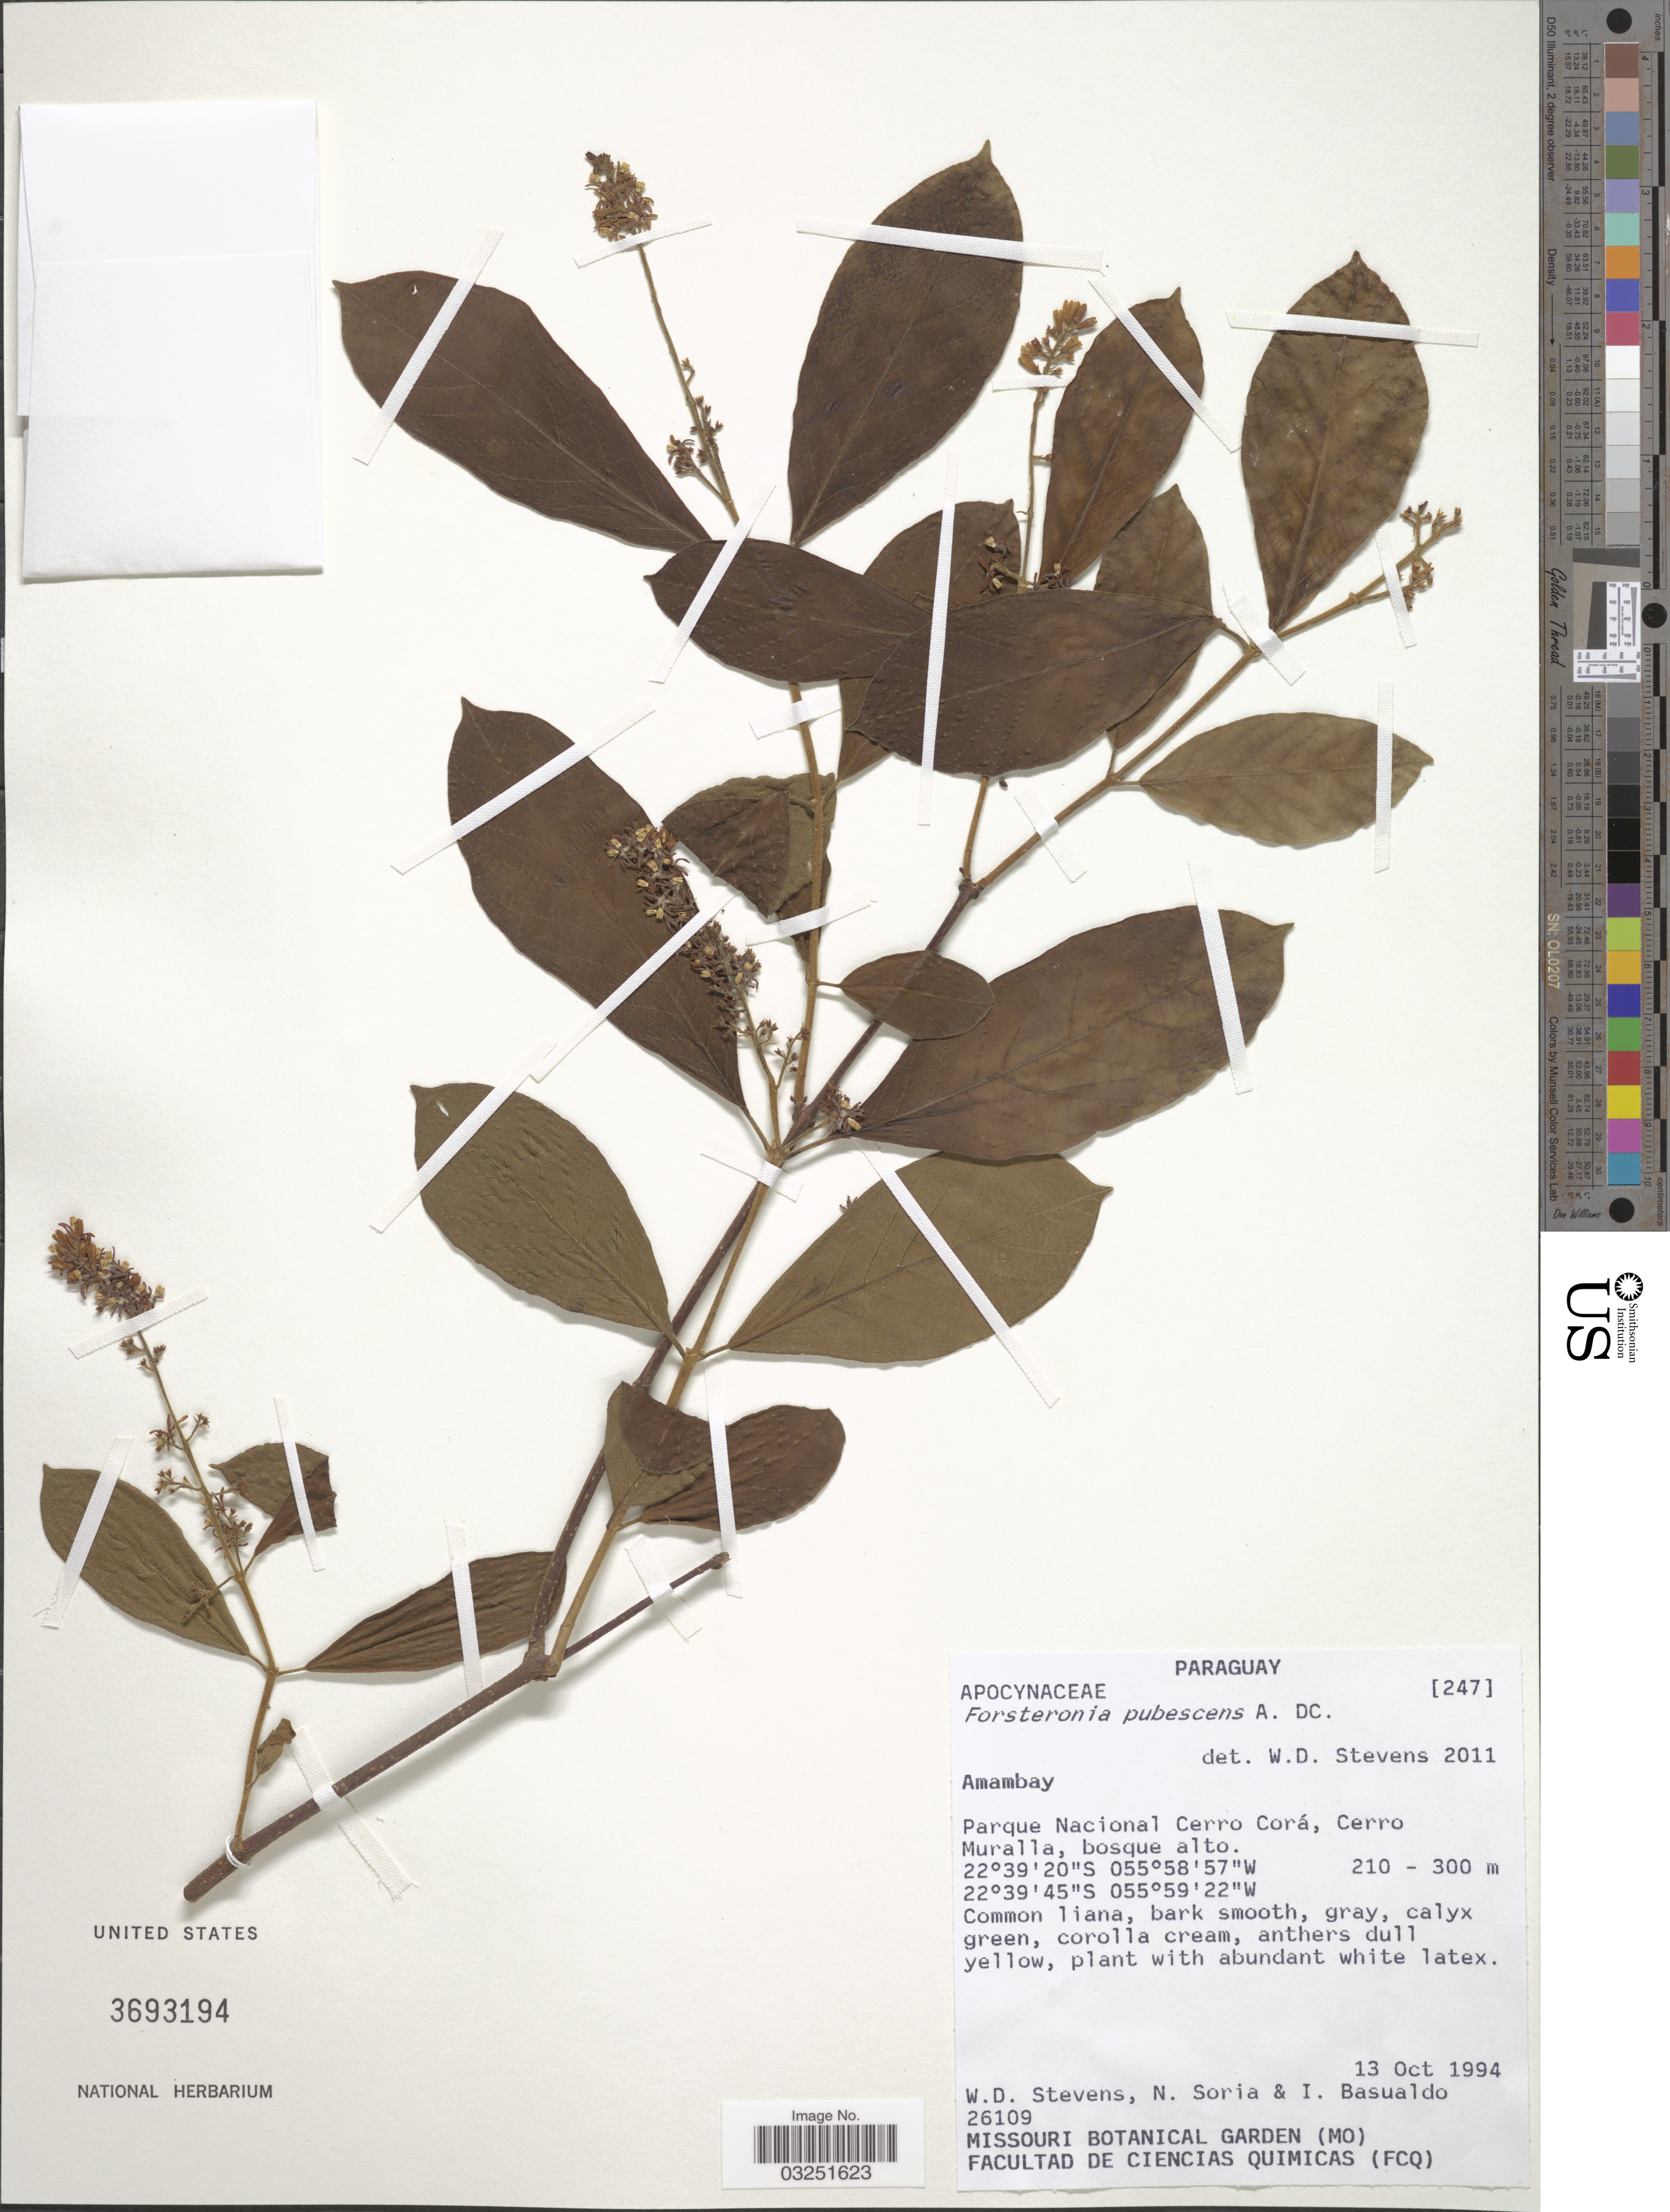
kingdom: Plantae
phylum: Tracheophyta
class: Magnoliopsida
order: Gentianales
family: Apocynaceae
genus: Forsteronia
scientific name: Forsteronia pubescens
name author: A. DC.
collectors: W. D. Stevens, N. Soria & I. Basualdo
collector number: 26109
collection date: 1994-10-13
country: Paraguay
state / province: Amambay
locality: Amambay, Parque Nacional Cerro Corá, Cerro Muralla, bosque alto.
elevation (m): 210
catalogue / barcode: US 3693194